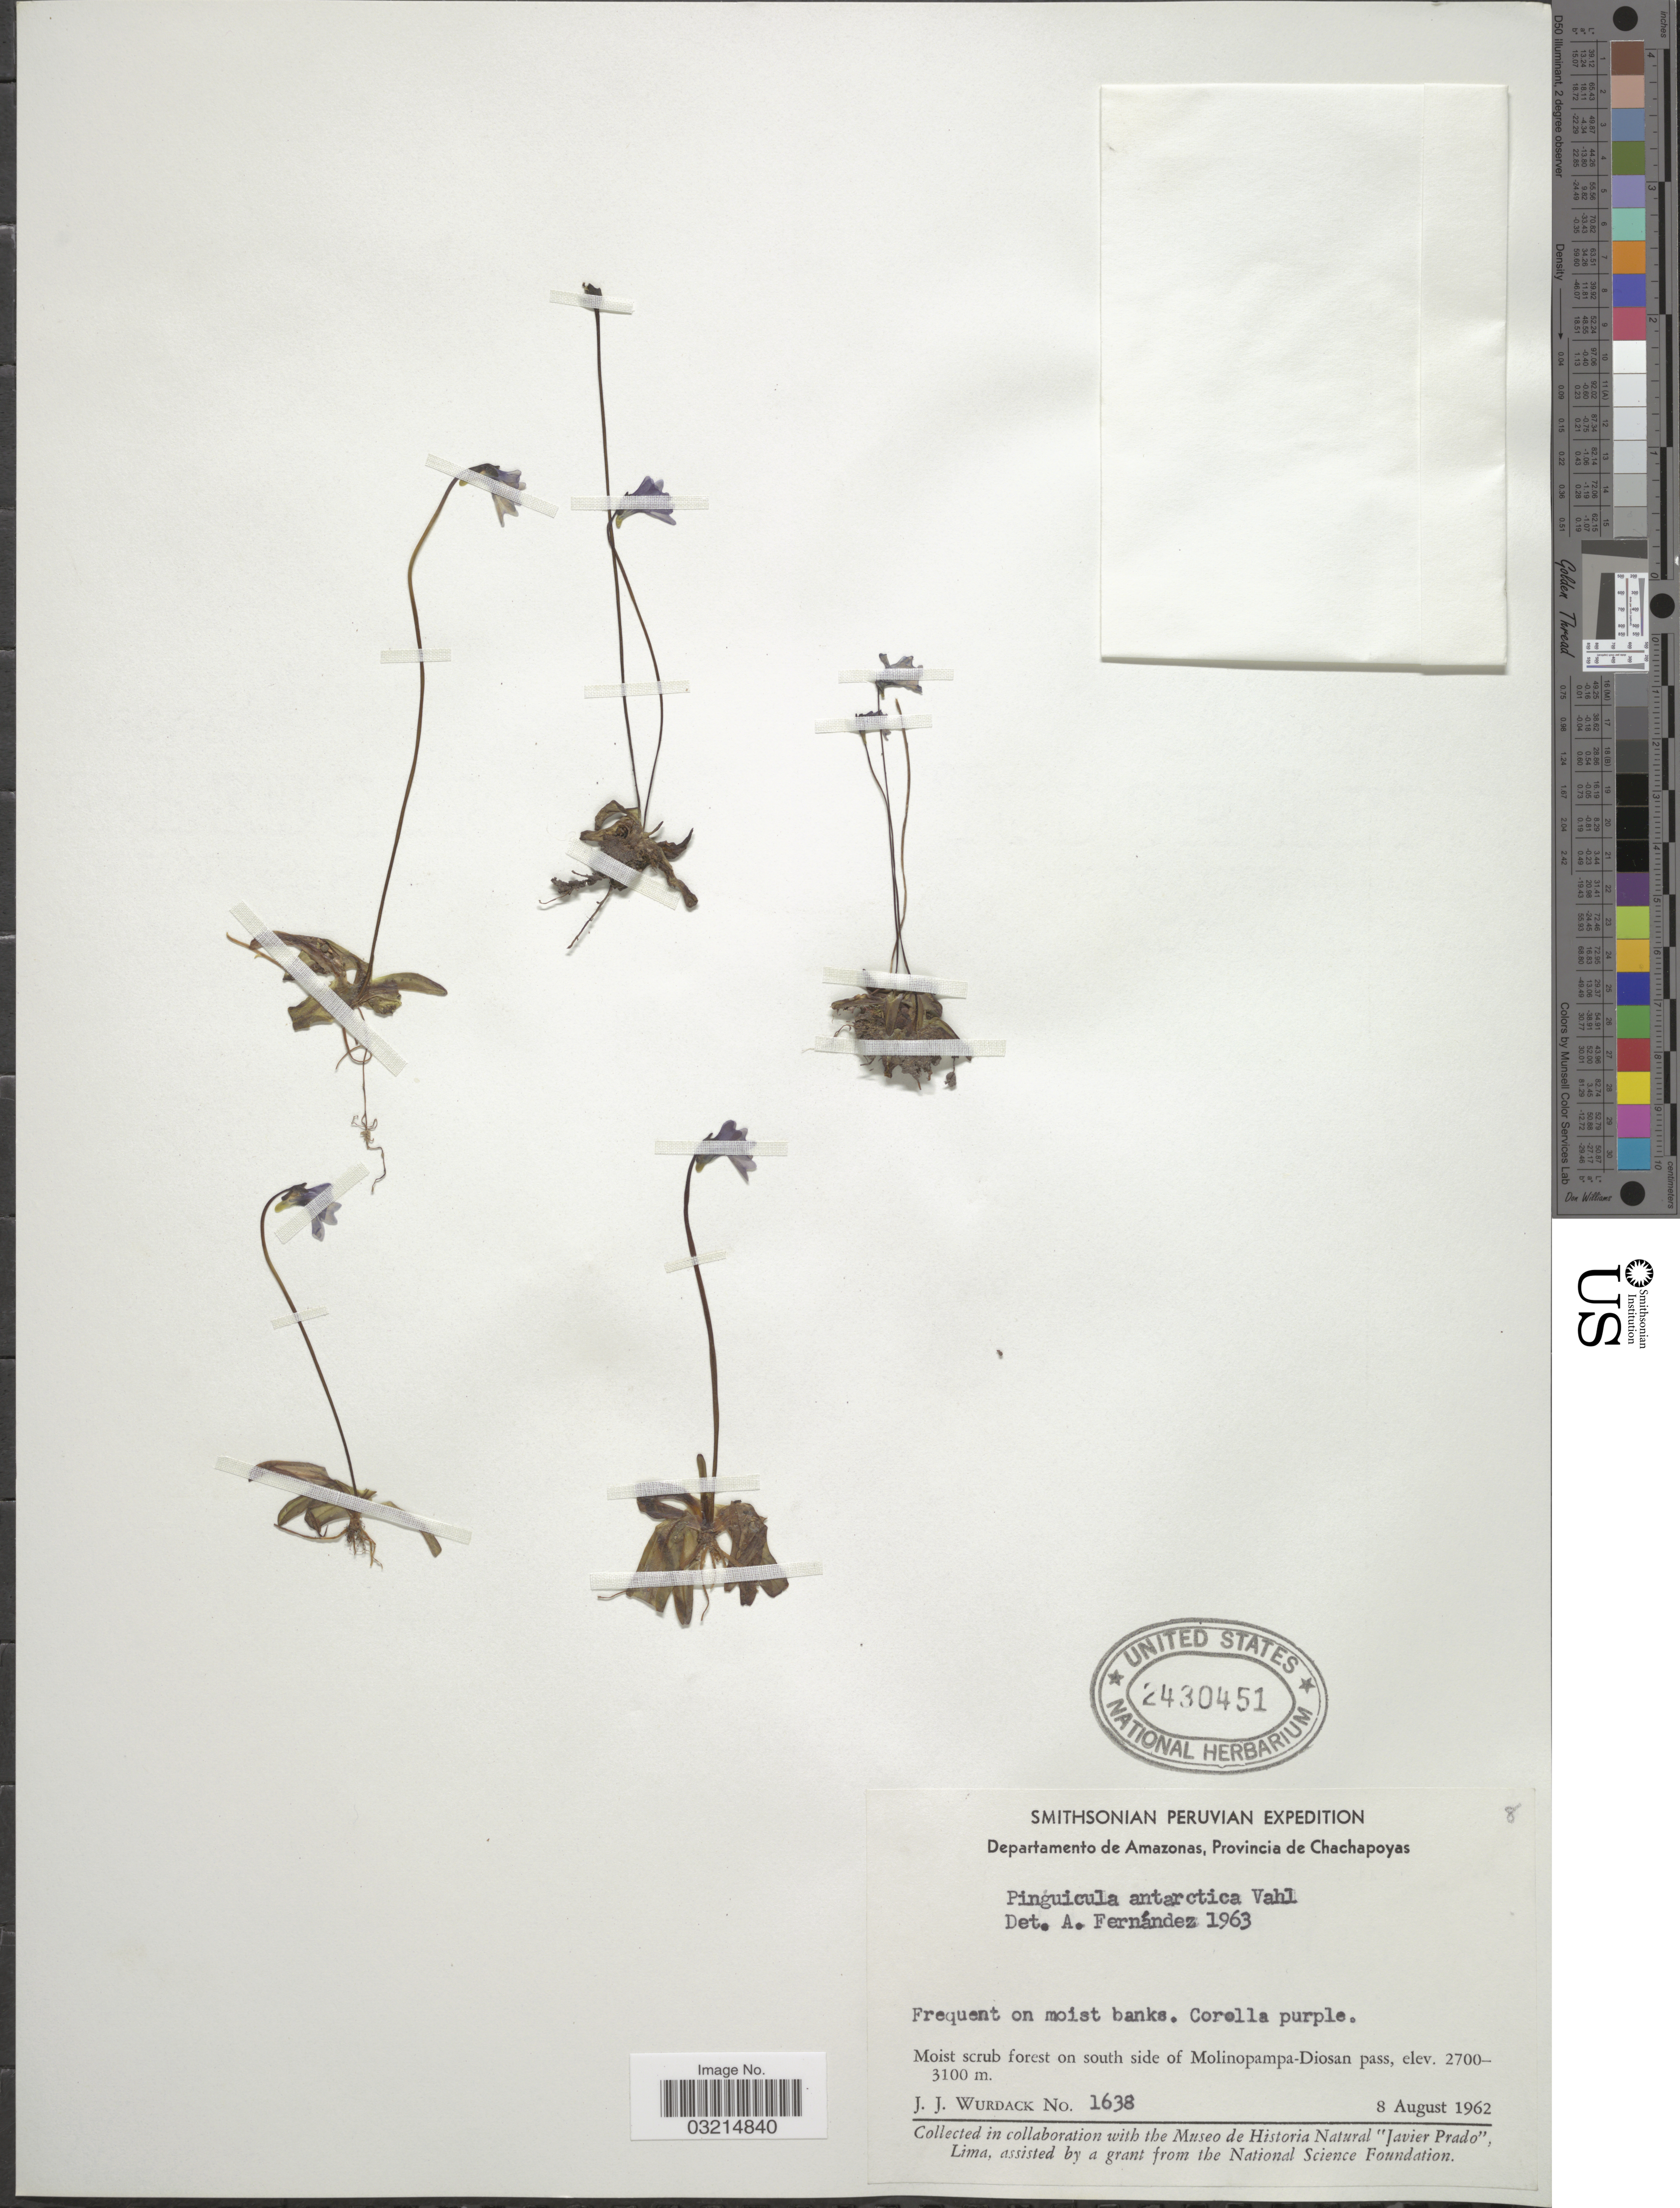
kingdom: Plantae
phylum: Tracheophyta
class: Magnoliopsida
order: Lamiales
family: Lentibulariaceae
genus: Pinguicula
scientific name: Pinguicula antarctica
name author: Vahl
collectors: J. J. Wurdack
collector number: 1638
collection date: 1962-08-08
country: Peru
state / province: Amazonas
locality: Departamento de Amazonas, Provincia de Chachapoyas, Moist scrub forest on south side of Molinopampa-Diosan pass.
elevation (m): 2700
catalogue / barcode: US 2430451